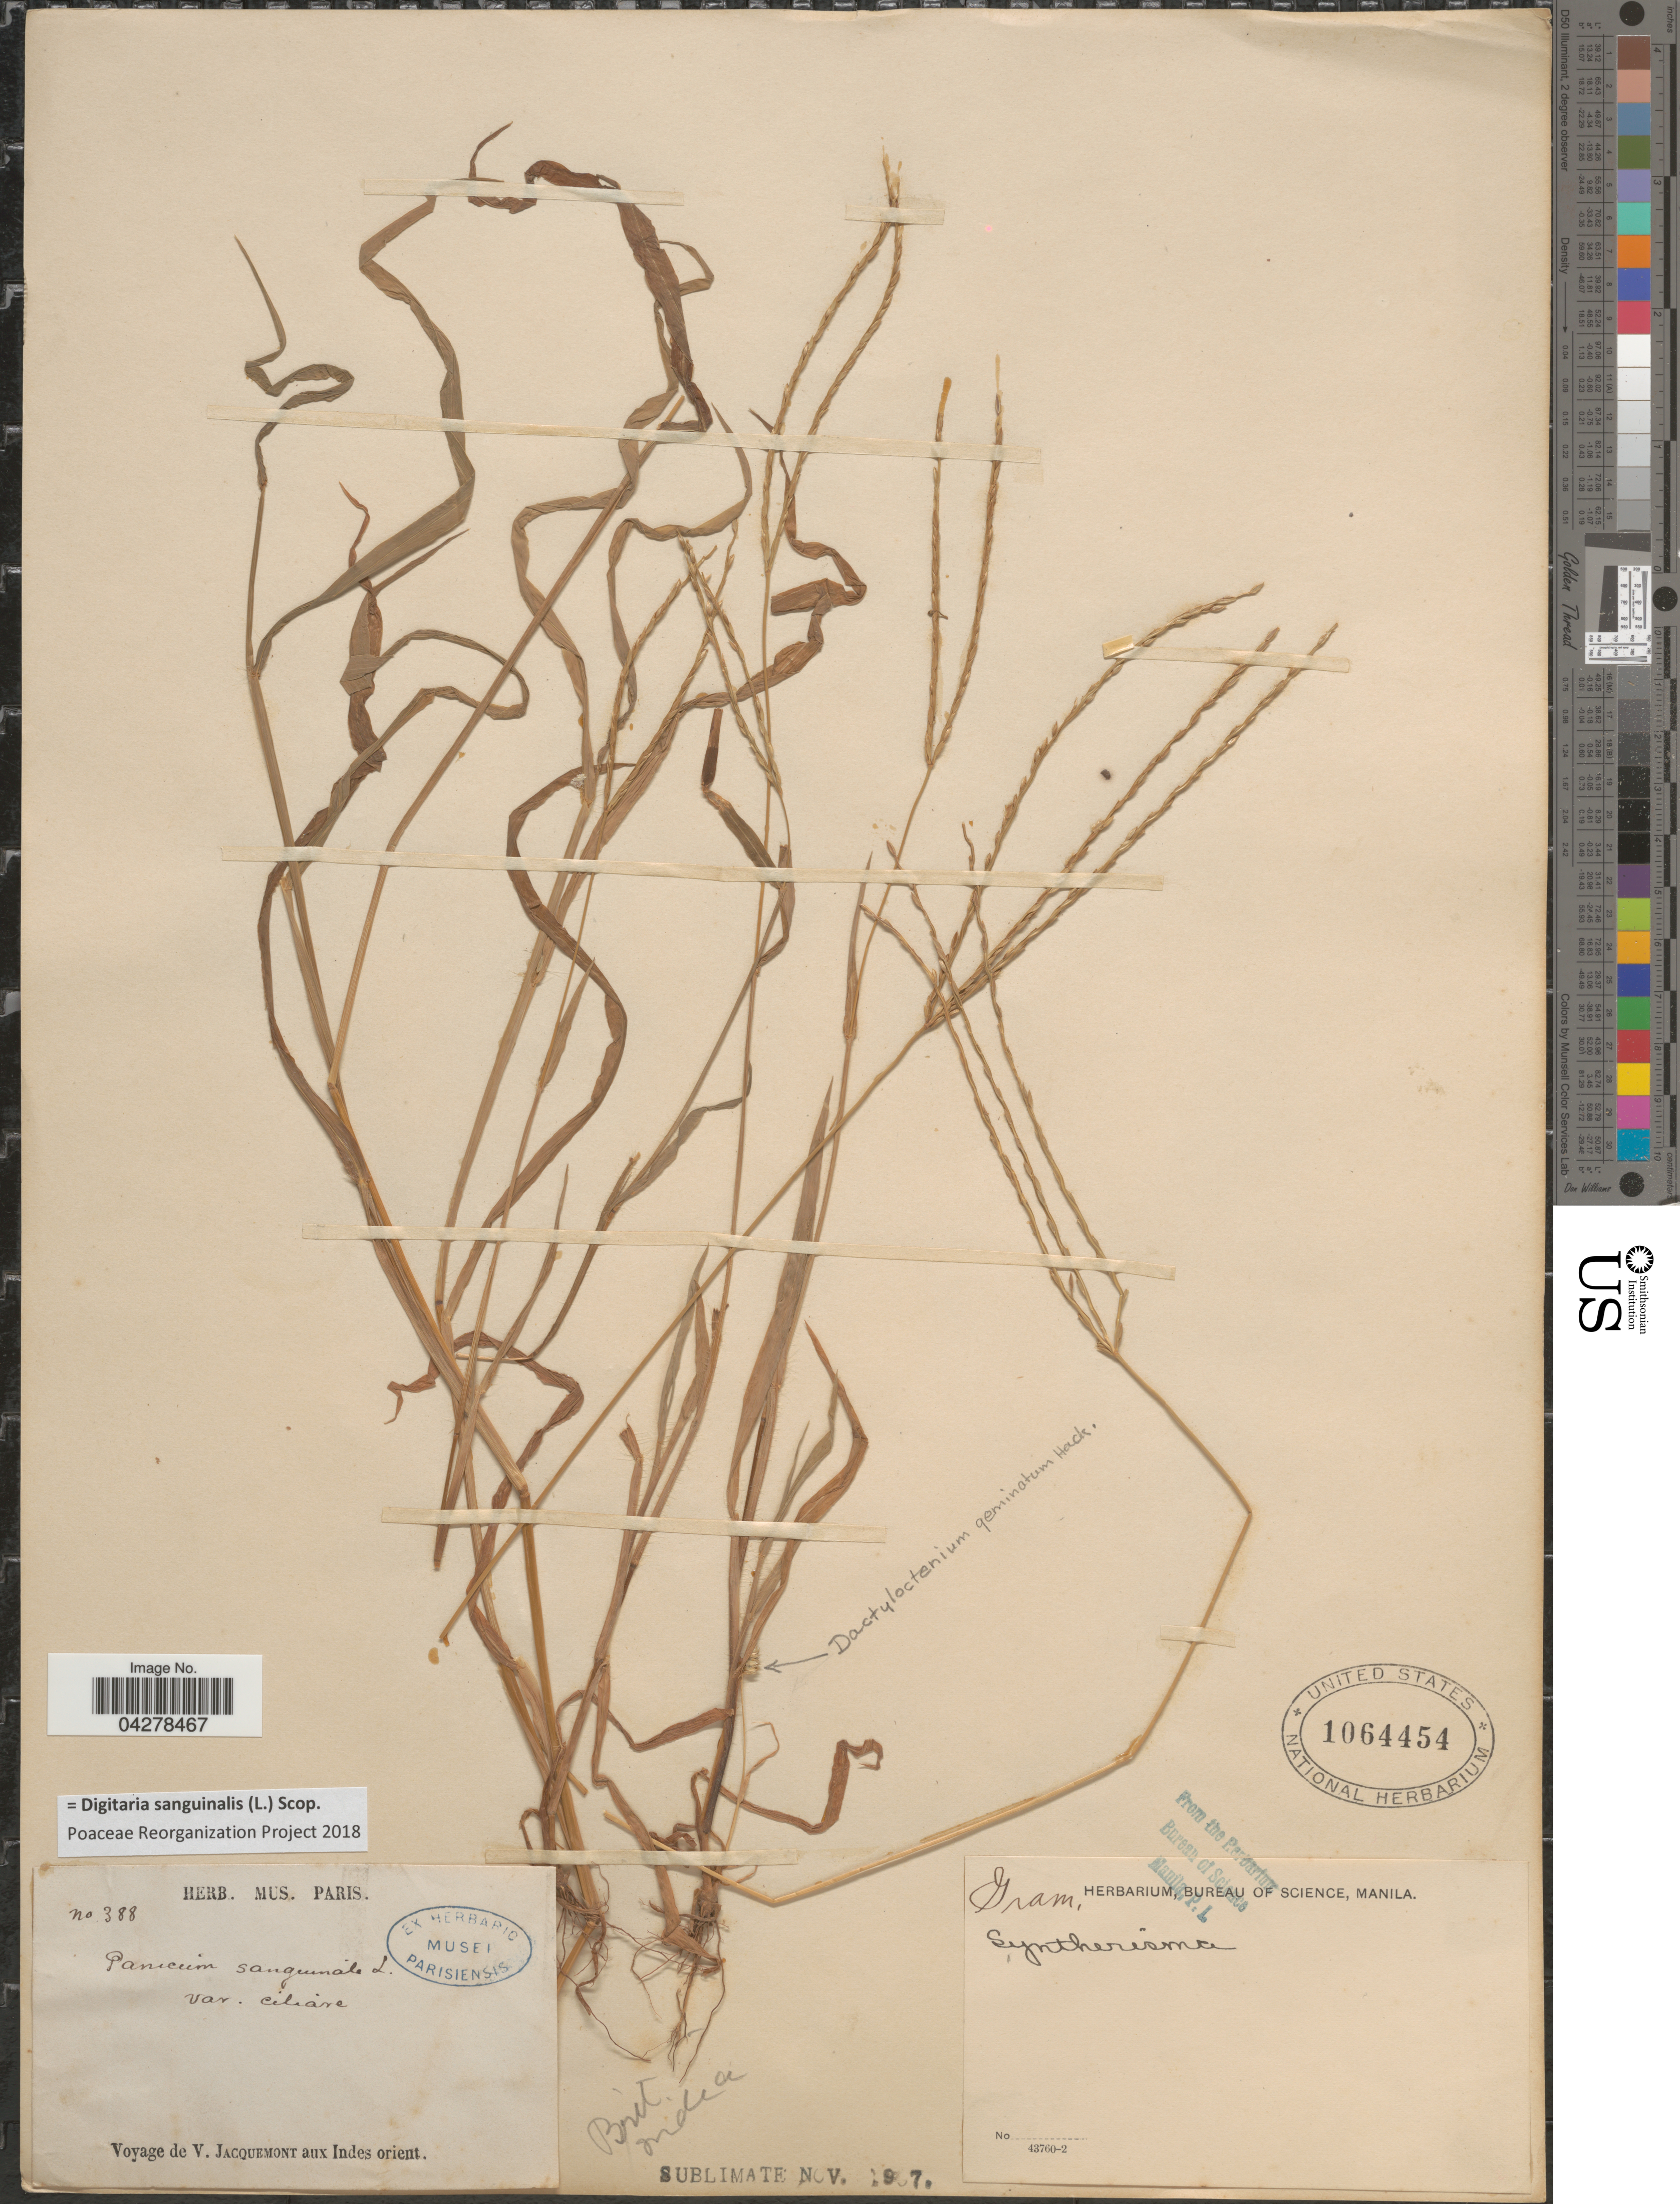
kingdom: Plantae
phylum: Tracheophyta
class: Liliopsida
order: Poales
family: Poaceae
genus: Digitaria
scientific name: Digitaria sanguinalis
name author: (L.) Scop.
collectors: V. Jacquemont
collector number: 388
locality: Aux Indes orient.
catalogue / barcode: US 1064454